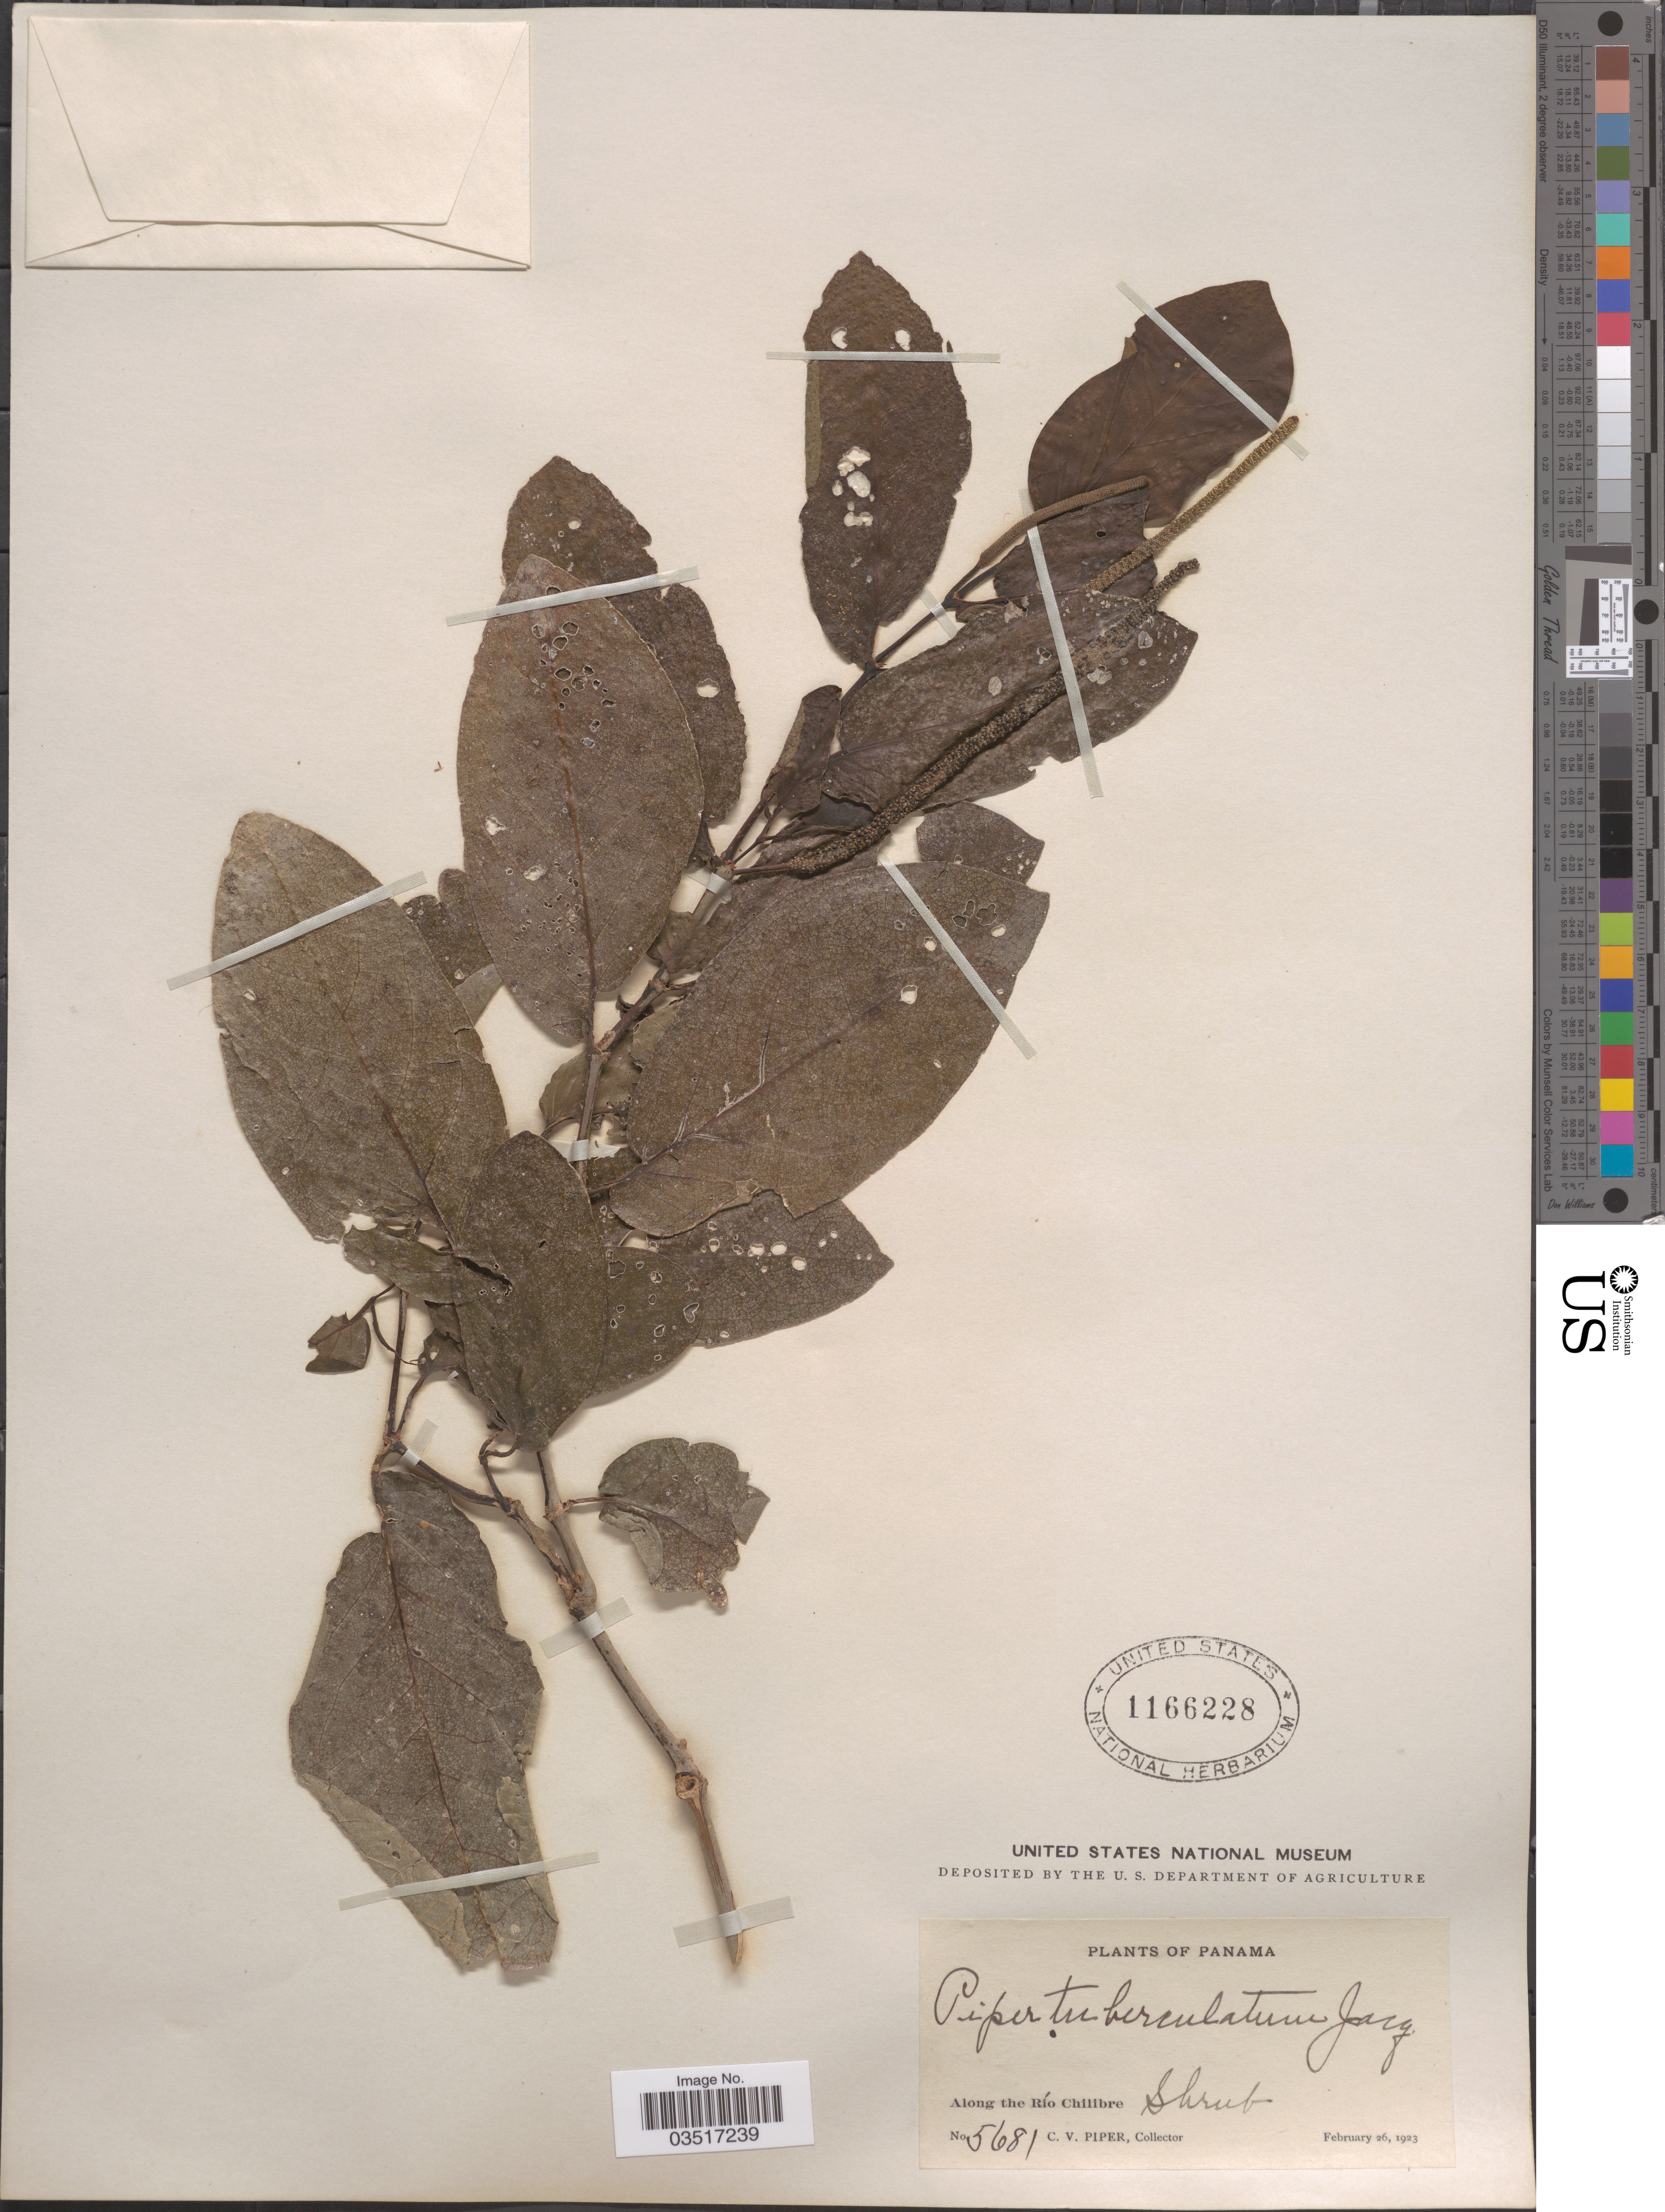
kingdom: Plantae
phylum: Tracheophyta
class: Magnoliopsida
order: Piperales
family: Piperaceae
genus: Piper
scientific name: Piper tuberculatum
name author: Jacq.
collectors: C. V. Piper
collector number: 5681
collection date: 1923-02-26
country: Panama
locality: Along the Río Chilibre.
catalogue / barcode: US 1166228